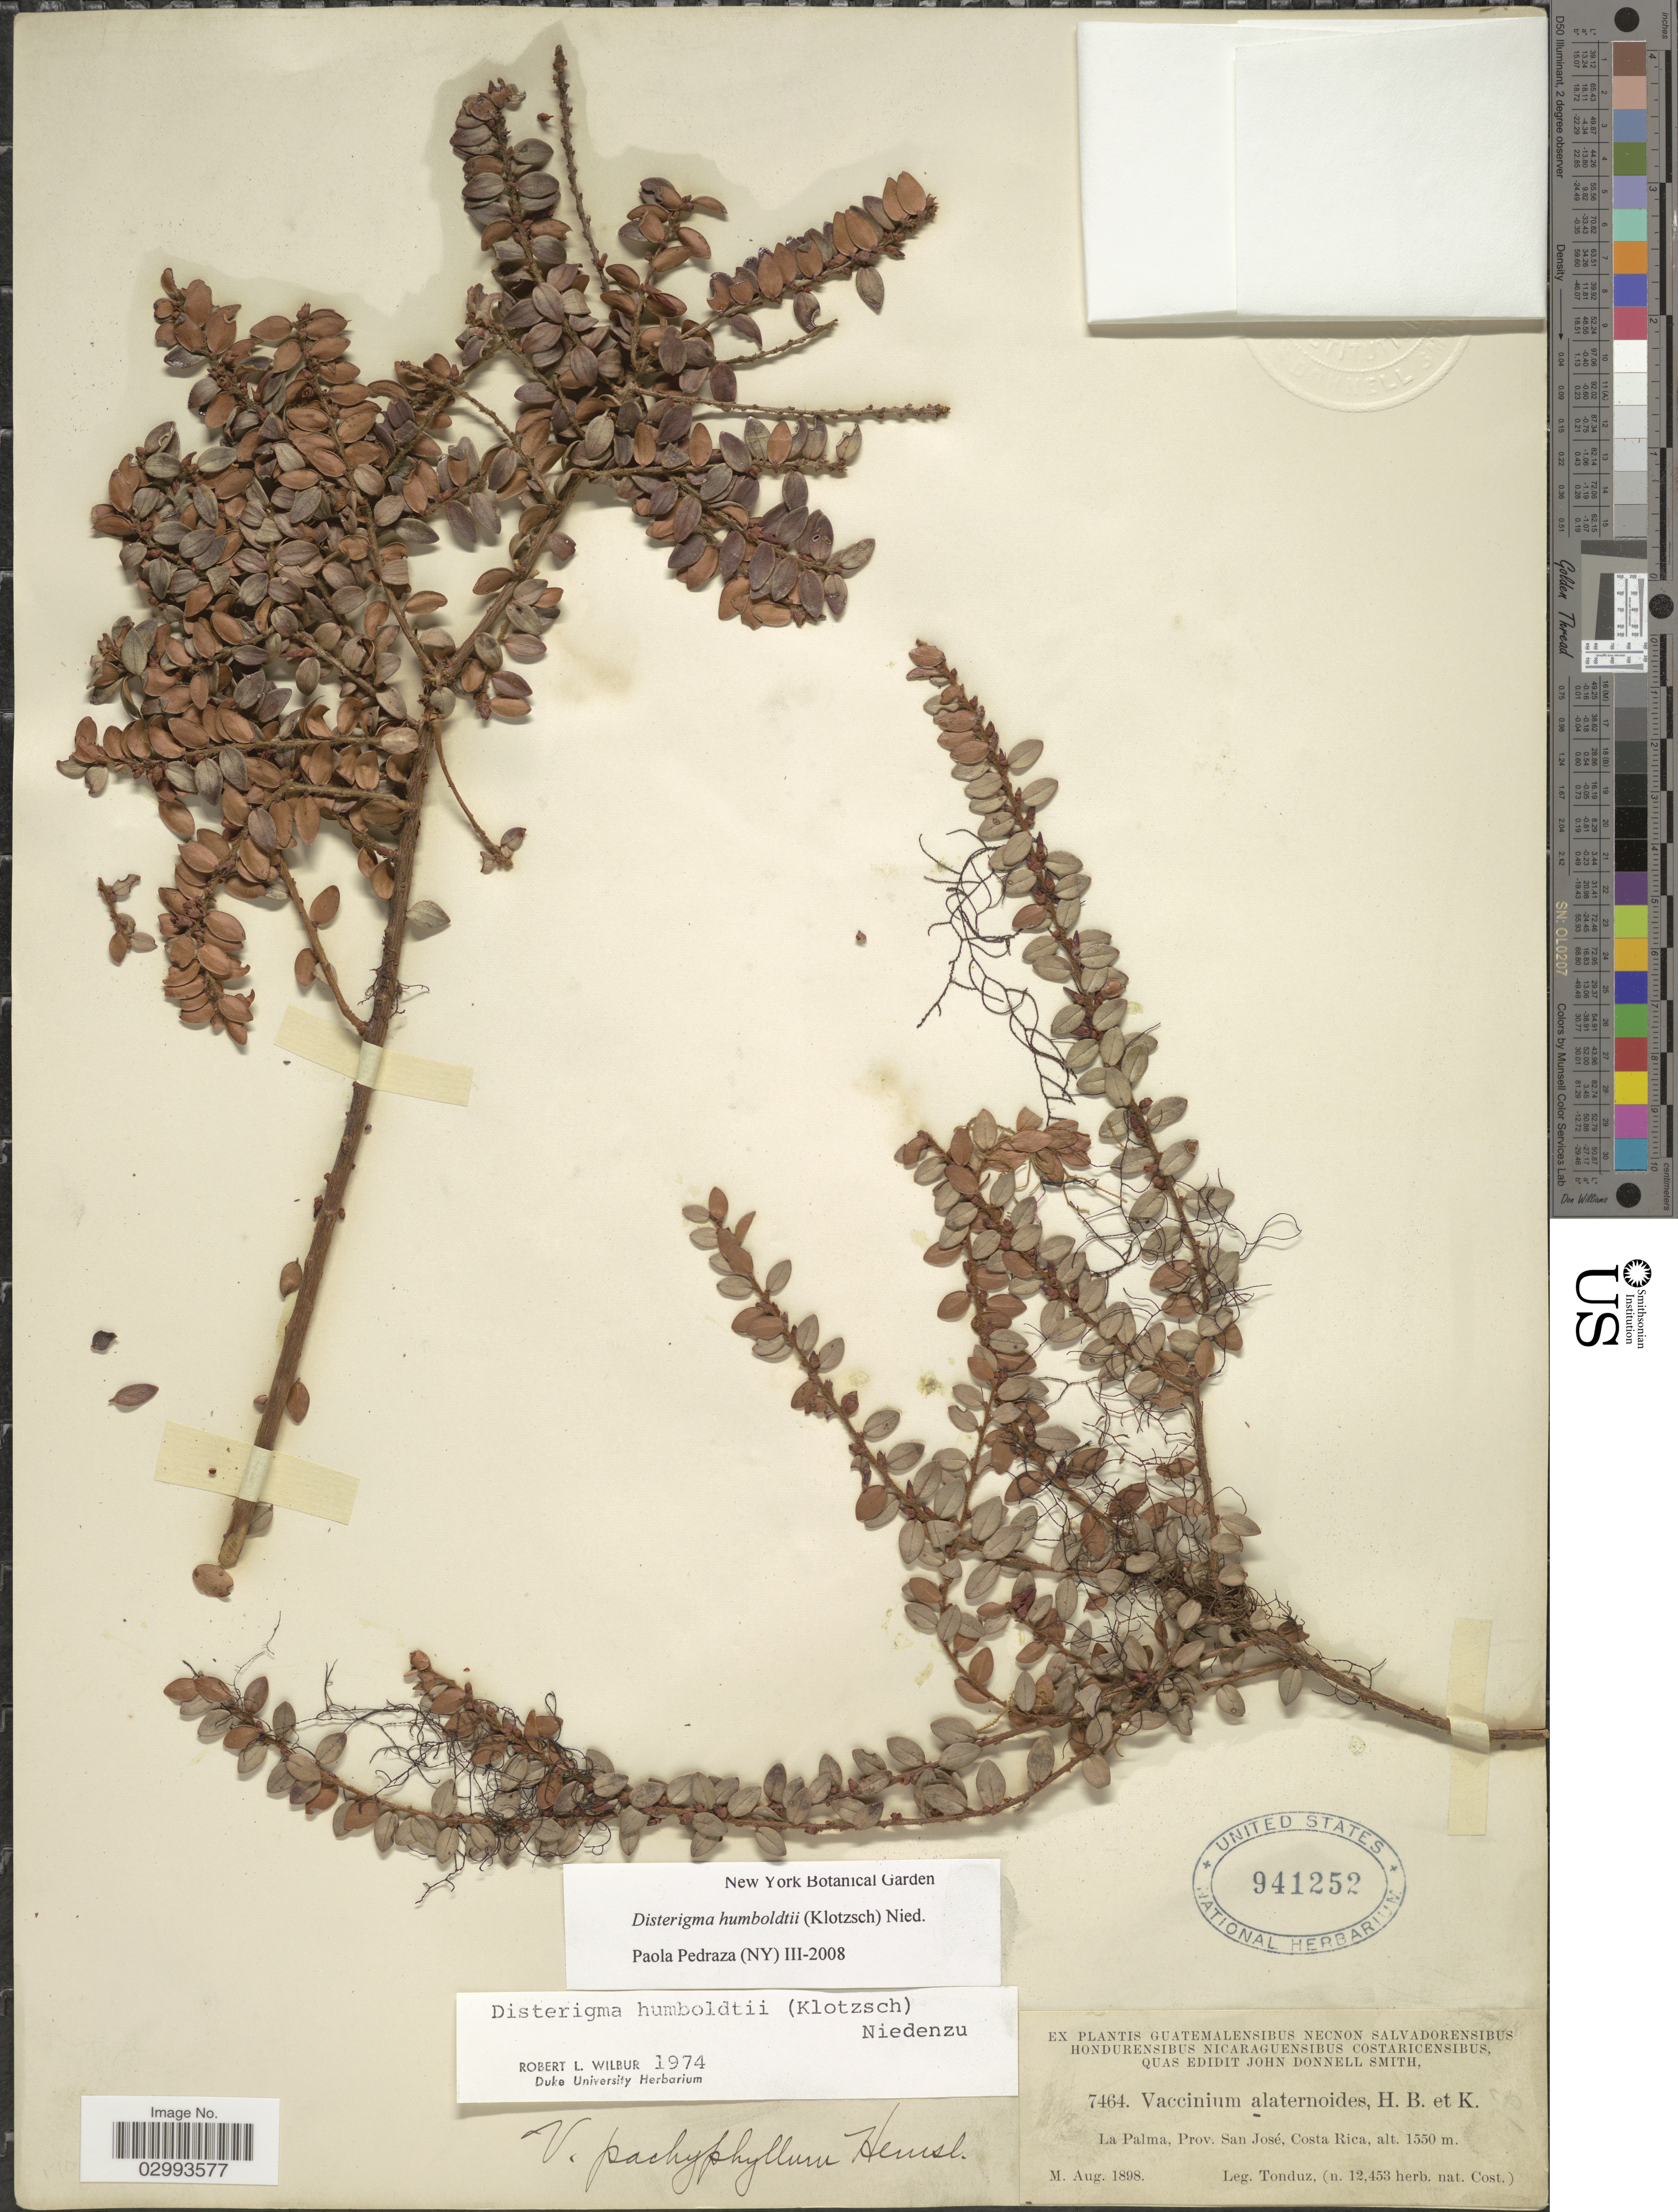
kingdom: Plantae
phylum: Tracheophyta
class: Magnoliopsida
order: Ericales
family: Ericaceae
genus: Disterigma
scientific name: Disterigma humboldtii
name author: (Klotzsch) Nied.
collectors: Tonduz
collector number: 7464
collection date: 1898-08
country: Costa Rica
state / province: San José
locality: La Palma.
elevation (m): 1550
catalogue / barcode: US 941252